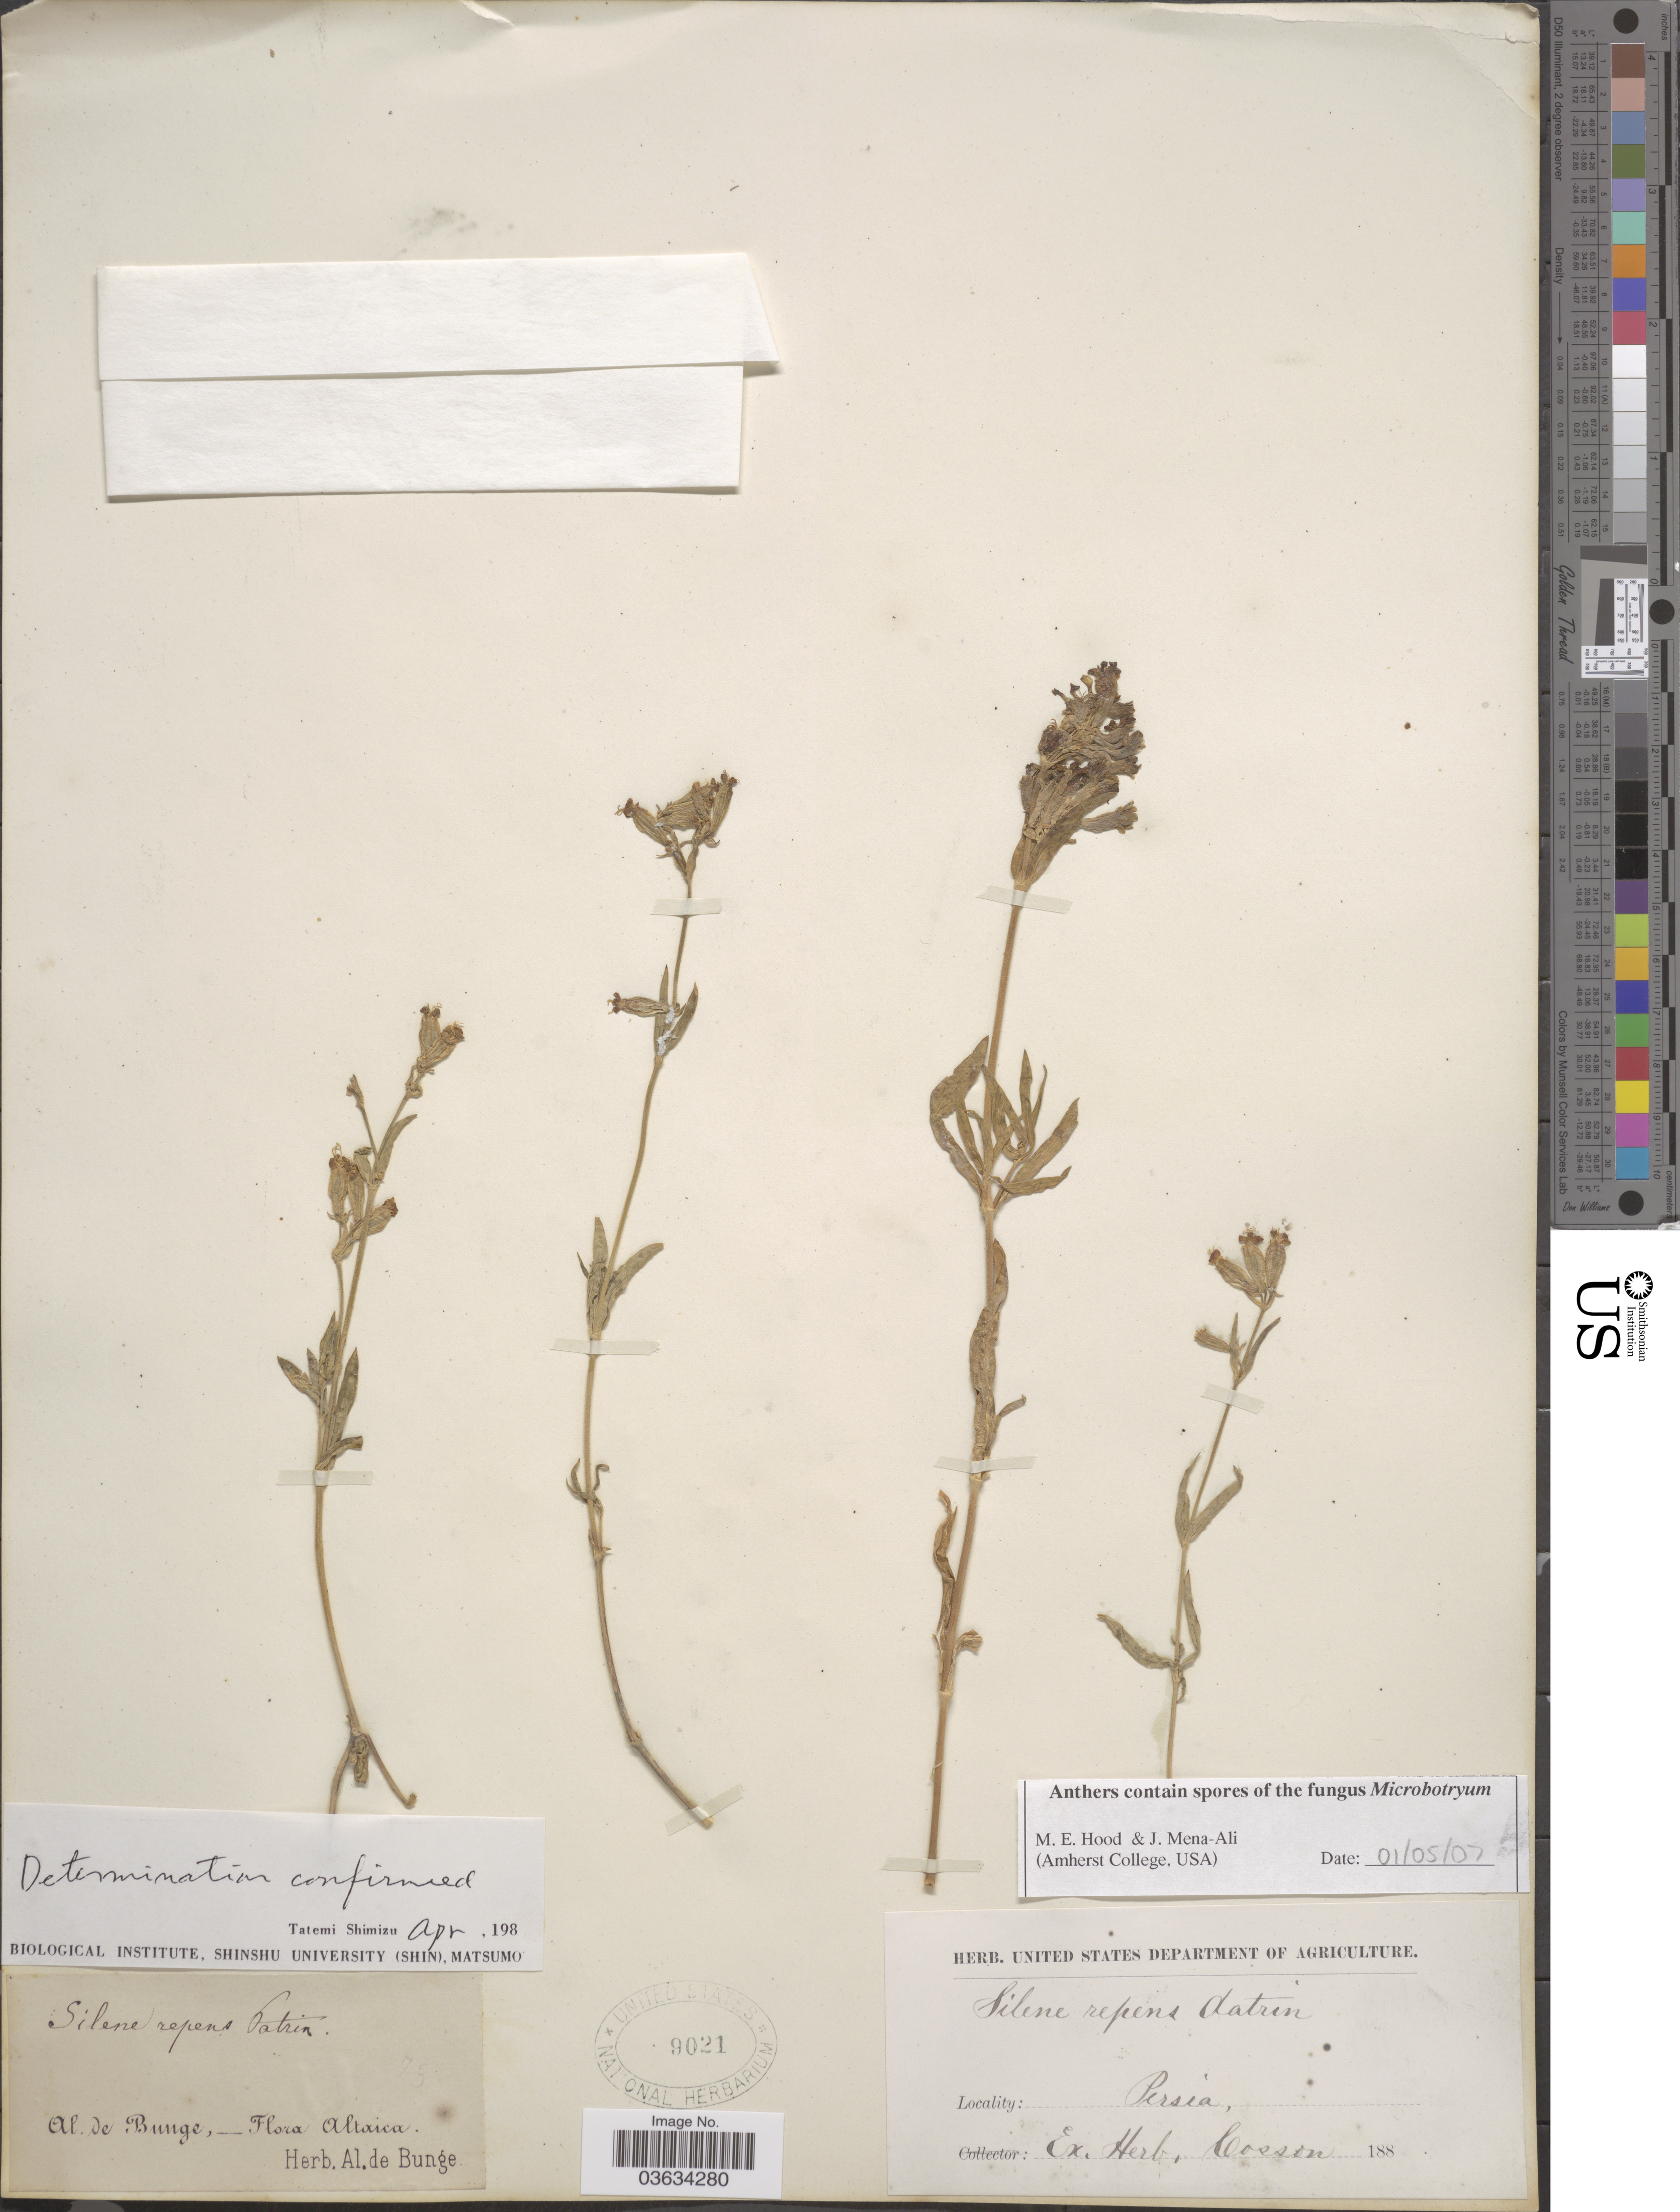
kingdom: Plantae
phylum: Tracheophyta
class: Magnoliopsida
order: Caryophyllales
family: Caryophyllaceae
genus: Silene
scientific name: Silene repens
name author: Patrin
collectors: A. Bunge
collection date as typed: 188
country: Iran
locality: Altaica. Persia.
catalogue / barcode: US 9021